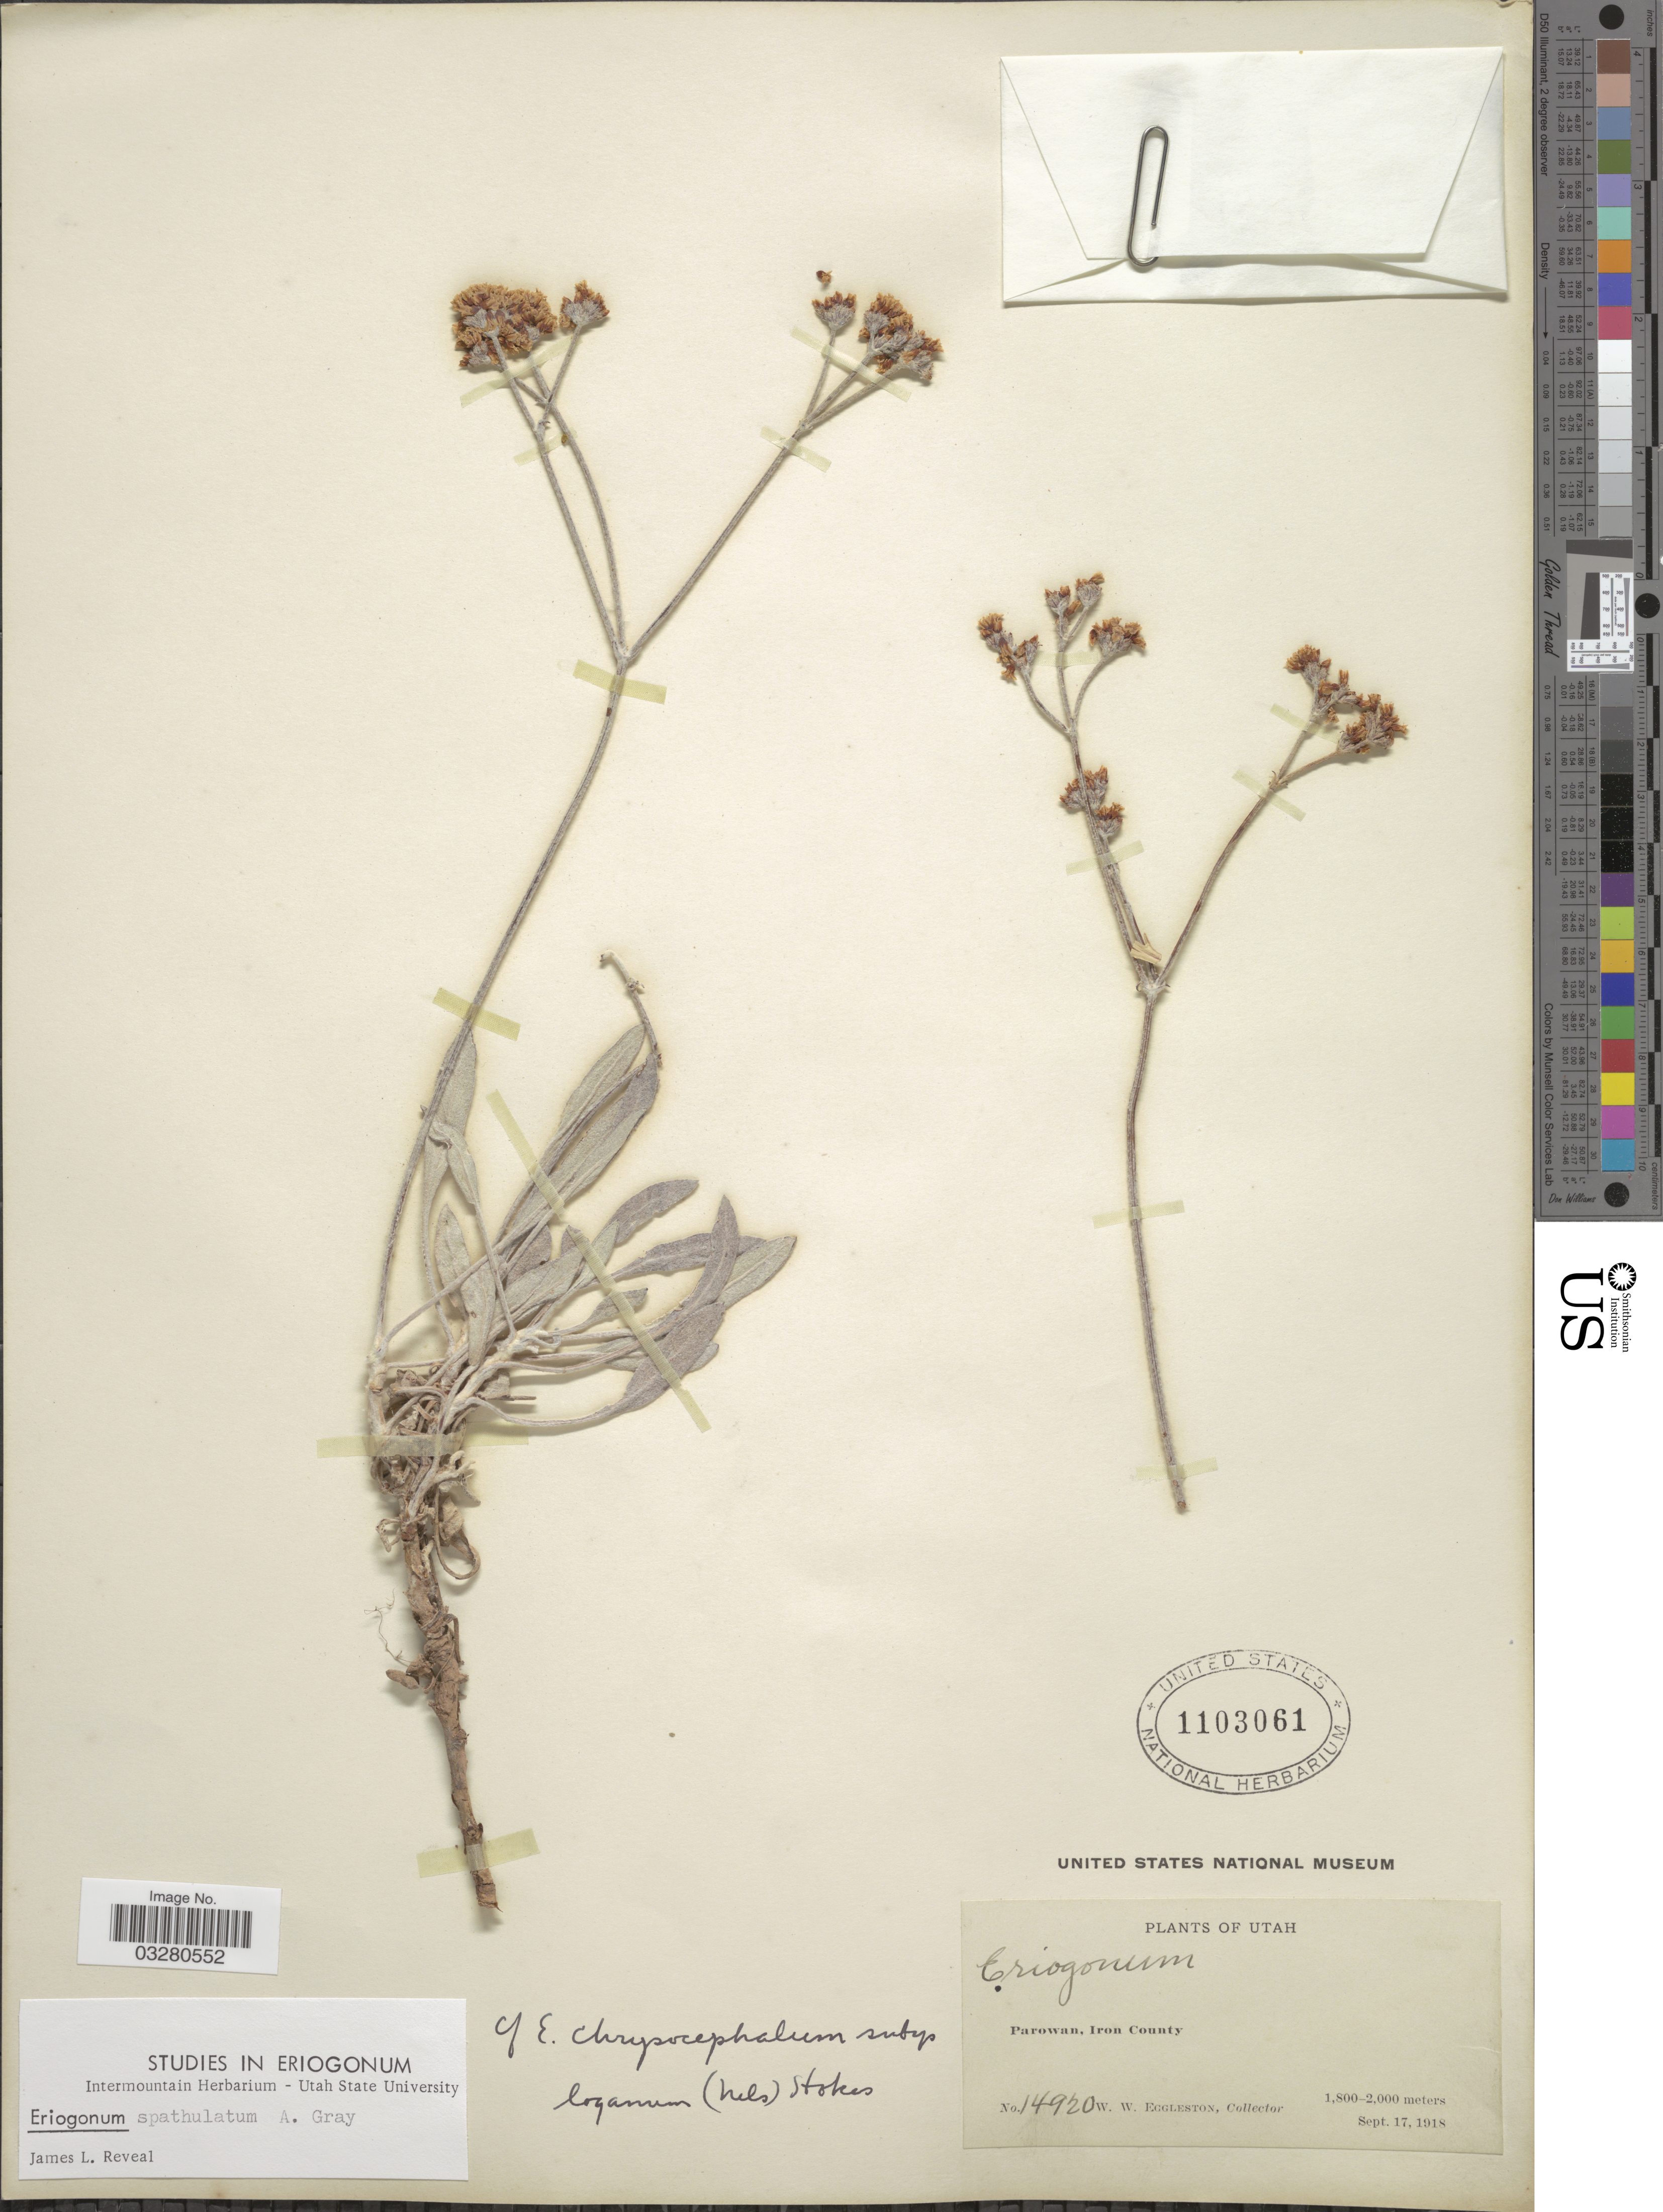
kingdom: Plantae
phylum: Tracheophyta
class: Magnoliopsida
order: Caryophyllales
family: Polygonaceae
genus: Eriogonum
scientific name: Eriogonum spathulatum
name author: A. Gray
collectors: W. W. Eggleston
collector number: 14920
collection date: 1918-09-17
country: United States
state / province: Utah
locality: Parowan, Iron County.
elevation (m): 1800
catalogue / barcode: US 1103061